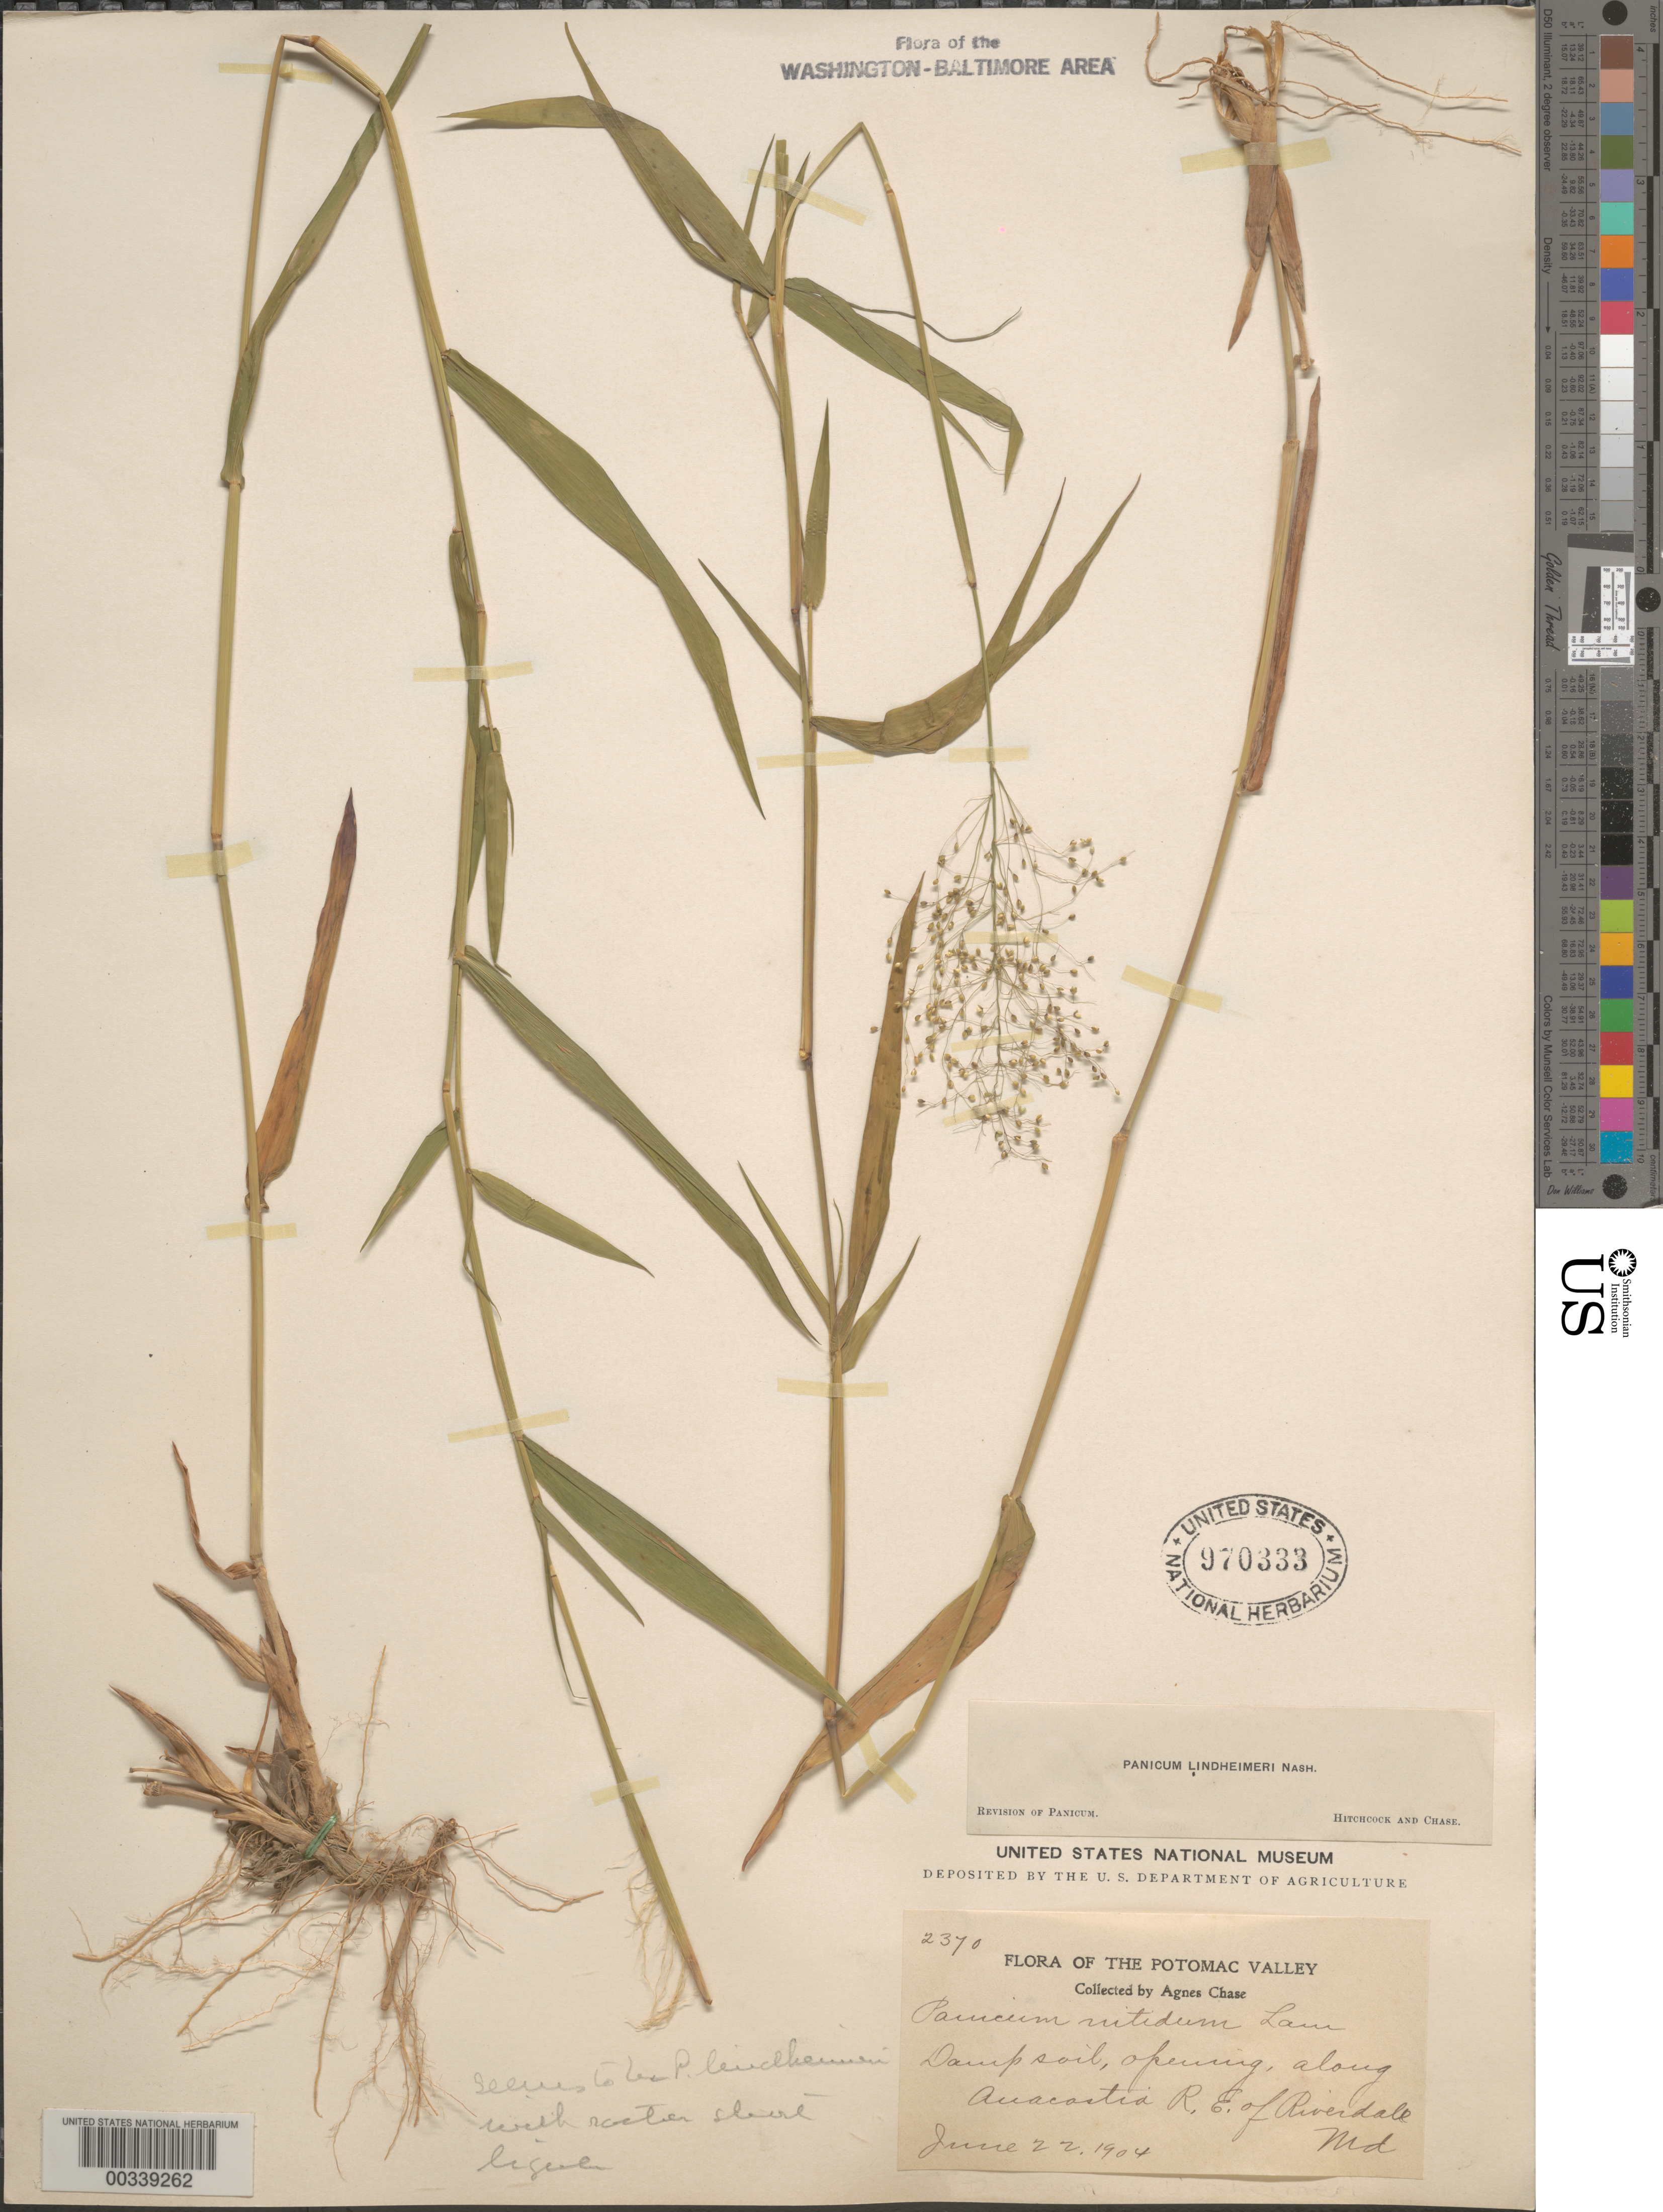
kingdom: Plantae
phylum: Tracheophyta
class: Liliopsida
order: Poales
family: Poaceae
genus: Dichanthelium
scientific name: Dichanthelium acuminatum var. lindheimeri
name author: (Nash) Gould & C.A. Clark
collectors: A. Chase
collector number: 2370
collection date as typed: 22 Jun 1904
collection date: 1904-06-22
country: United States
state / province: Maryland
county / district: Prince George's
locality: Anacostia River, E of Riverdale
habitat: Damp soil, opening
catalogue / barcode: US 970333